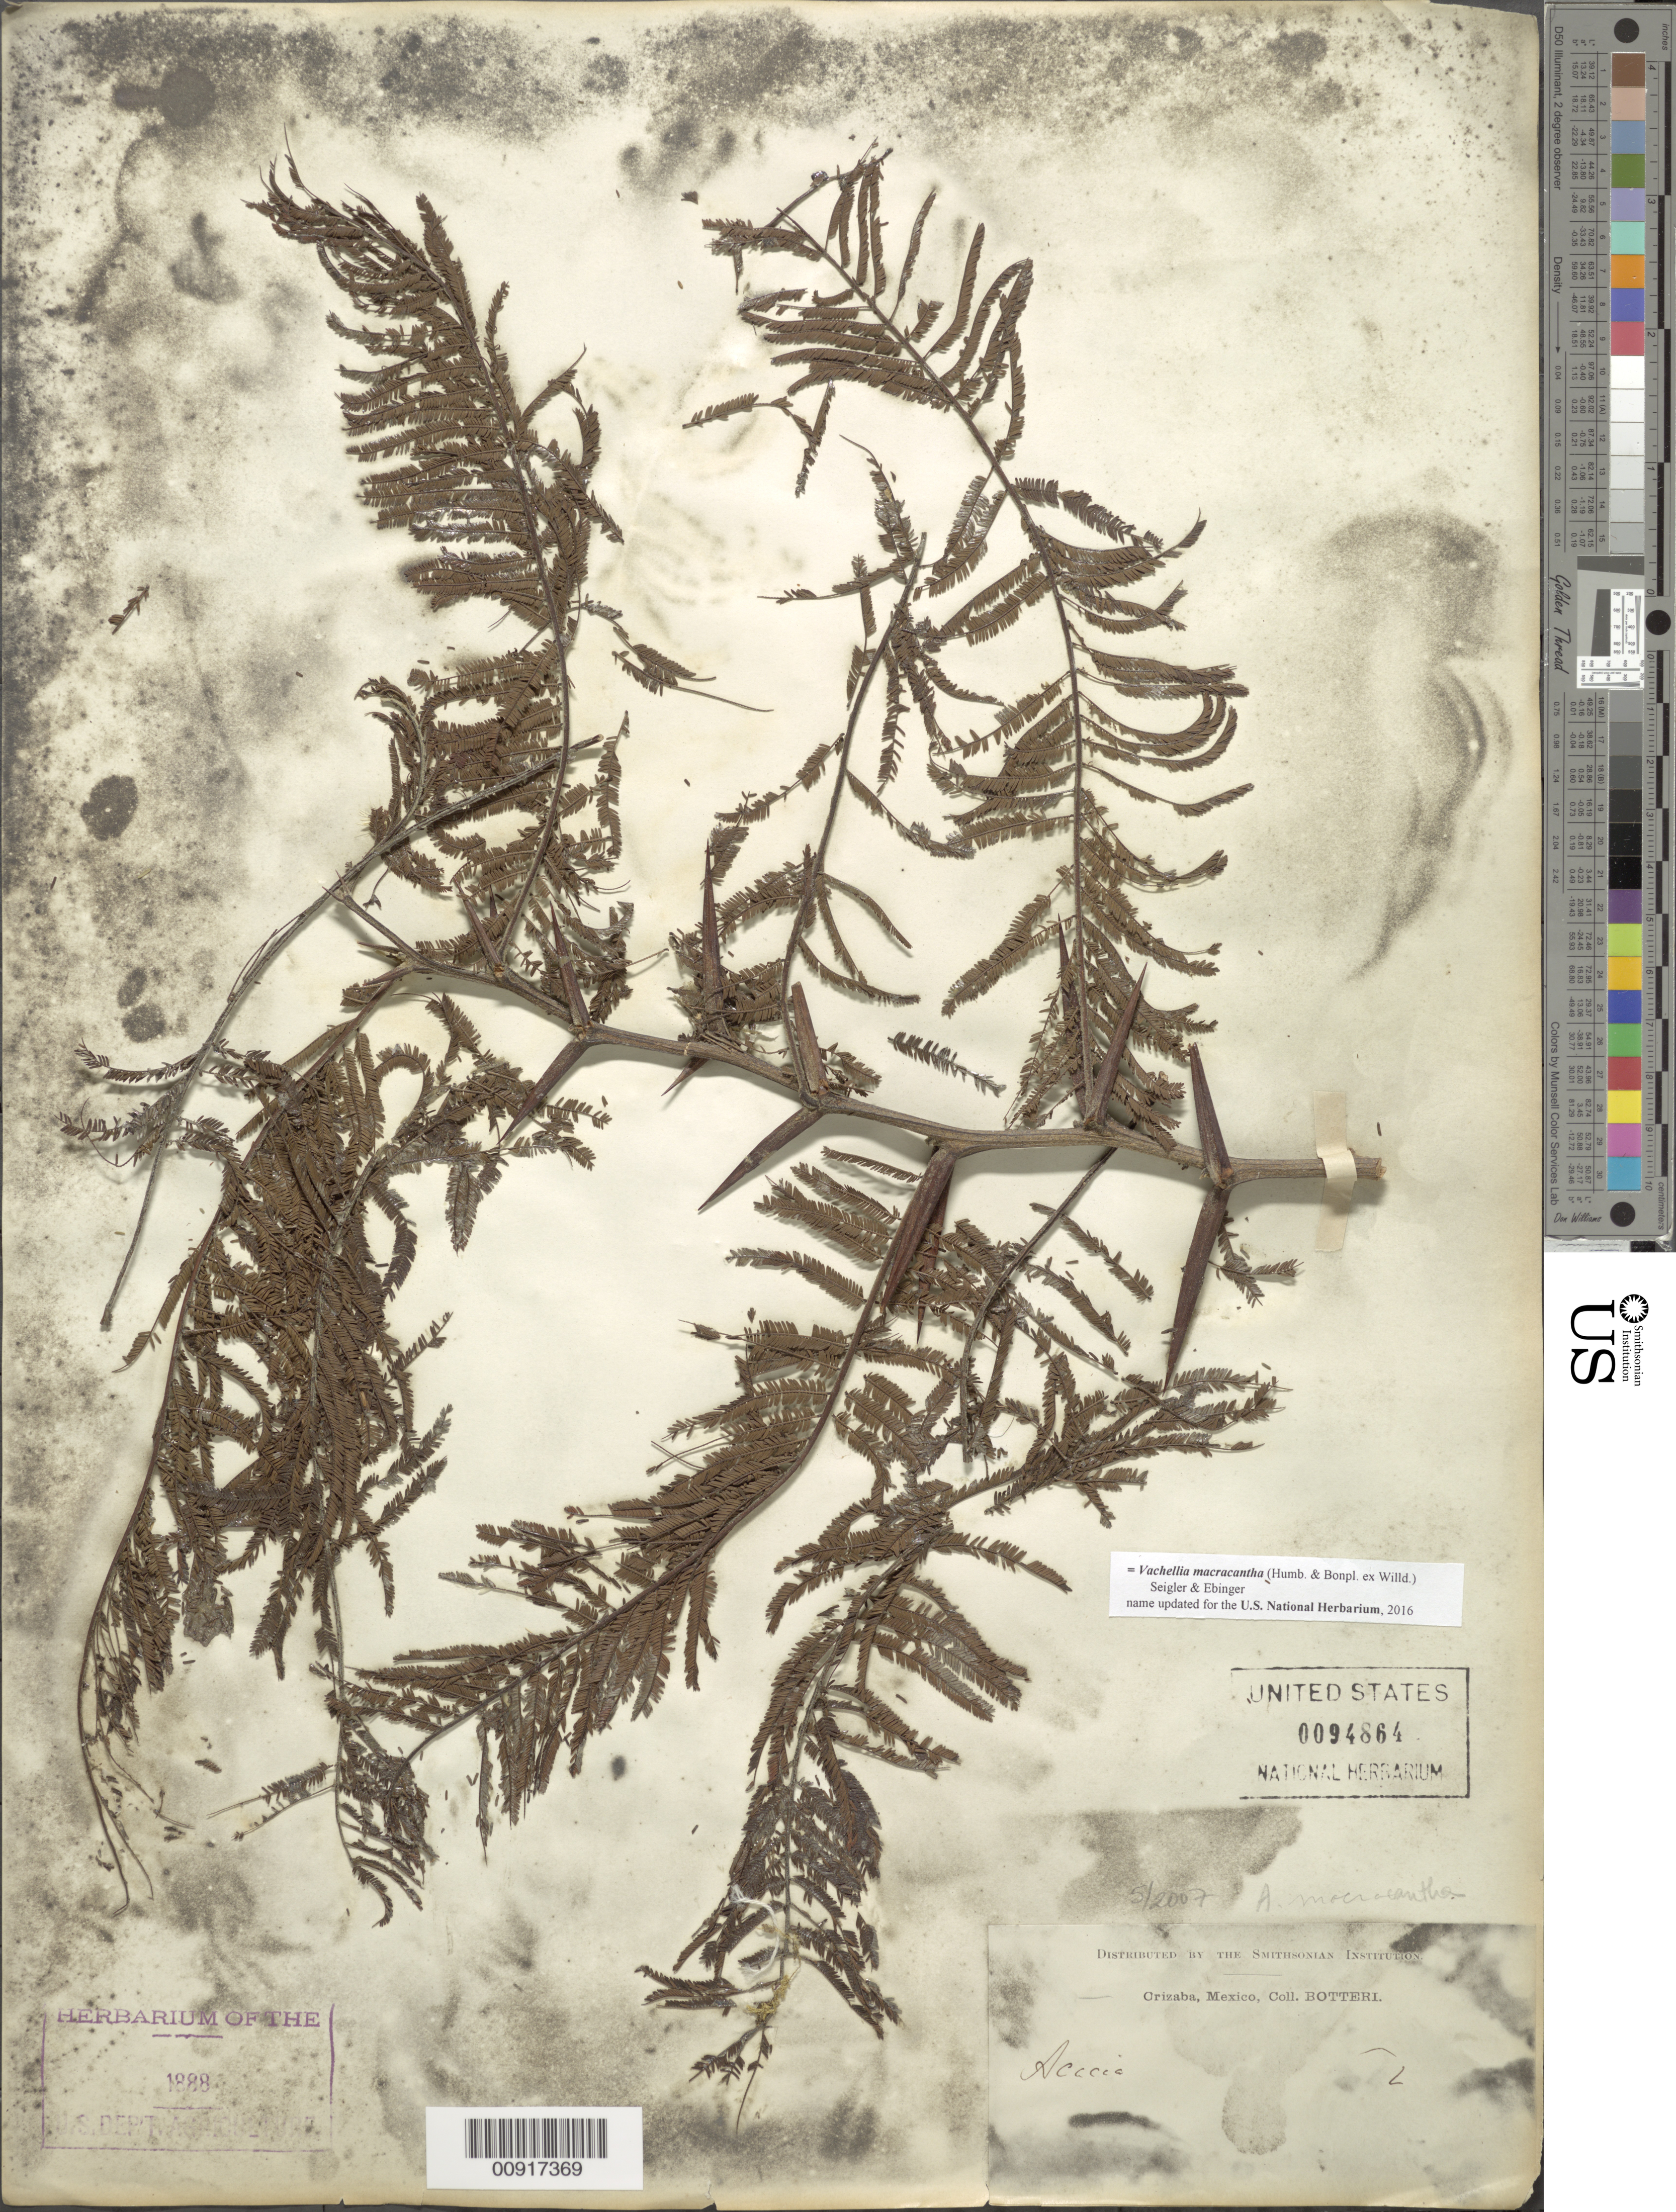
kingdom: Plantae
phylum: Tracheophyta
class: Magnoliopsida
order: Fabales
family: Fabaceae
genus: Vachellia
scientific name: Vachellia macracantha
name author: (Humb. & Bonpl. ex Willd.) Seigler & Ebinger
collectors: M. Botteri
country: Mexico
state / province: Veracruz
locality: Orizaba.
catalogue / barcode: US 94864